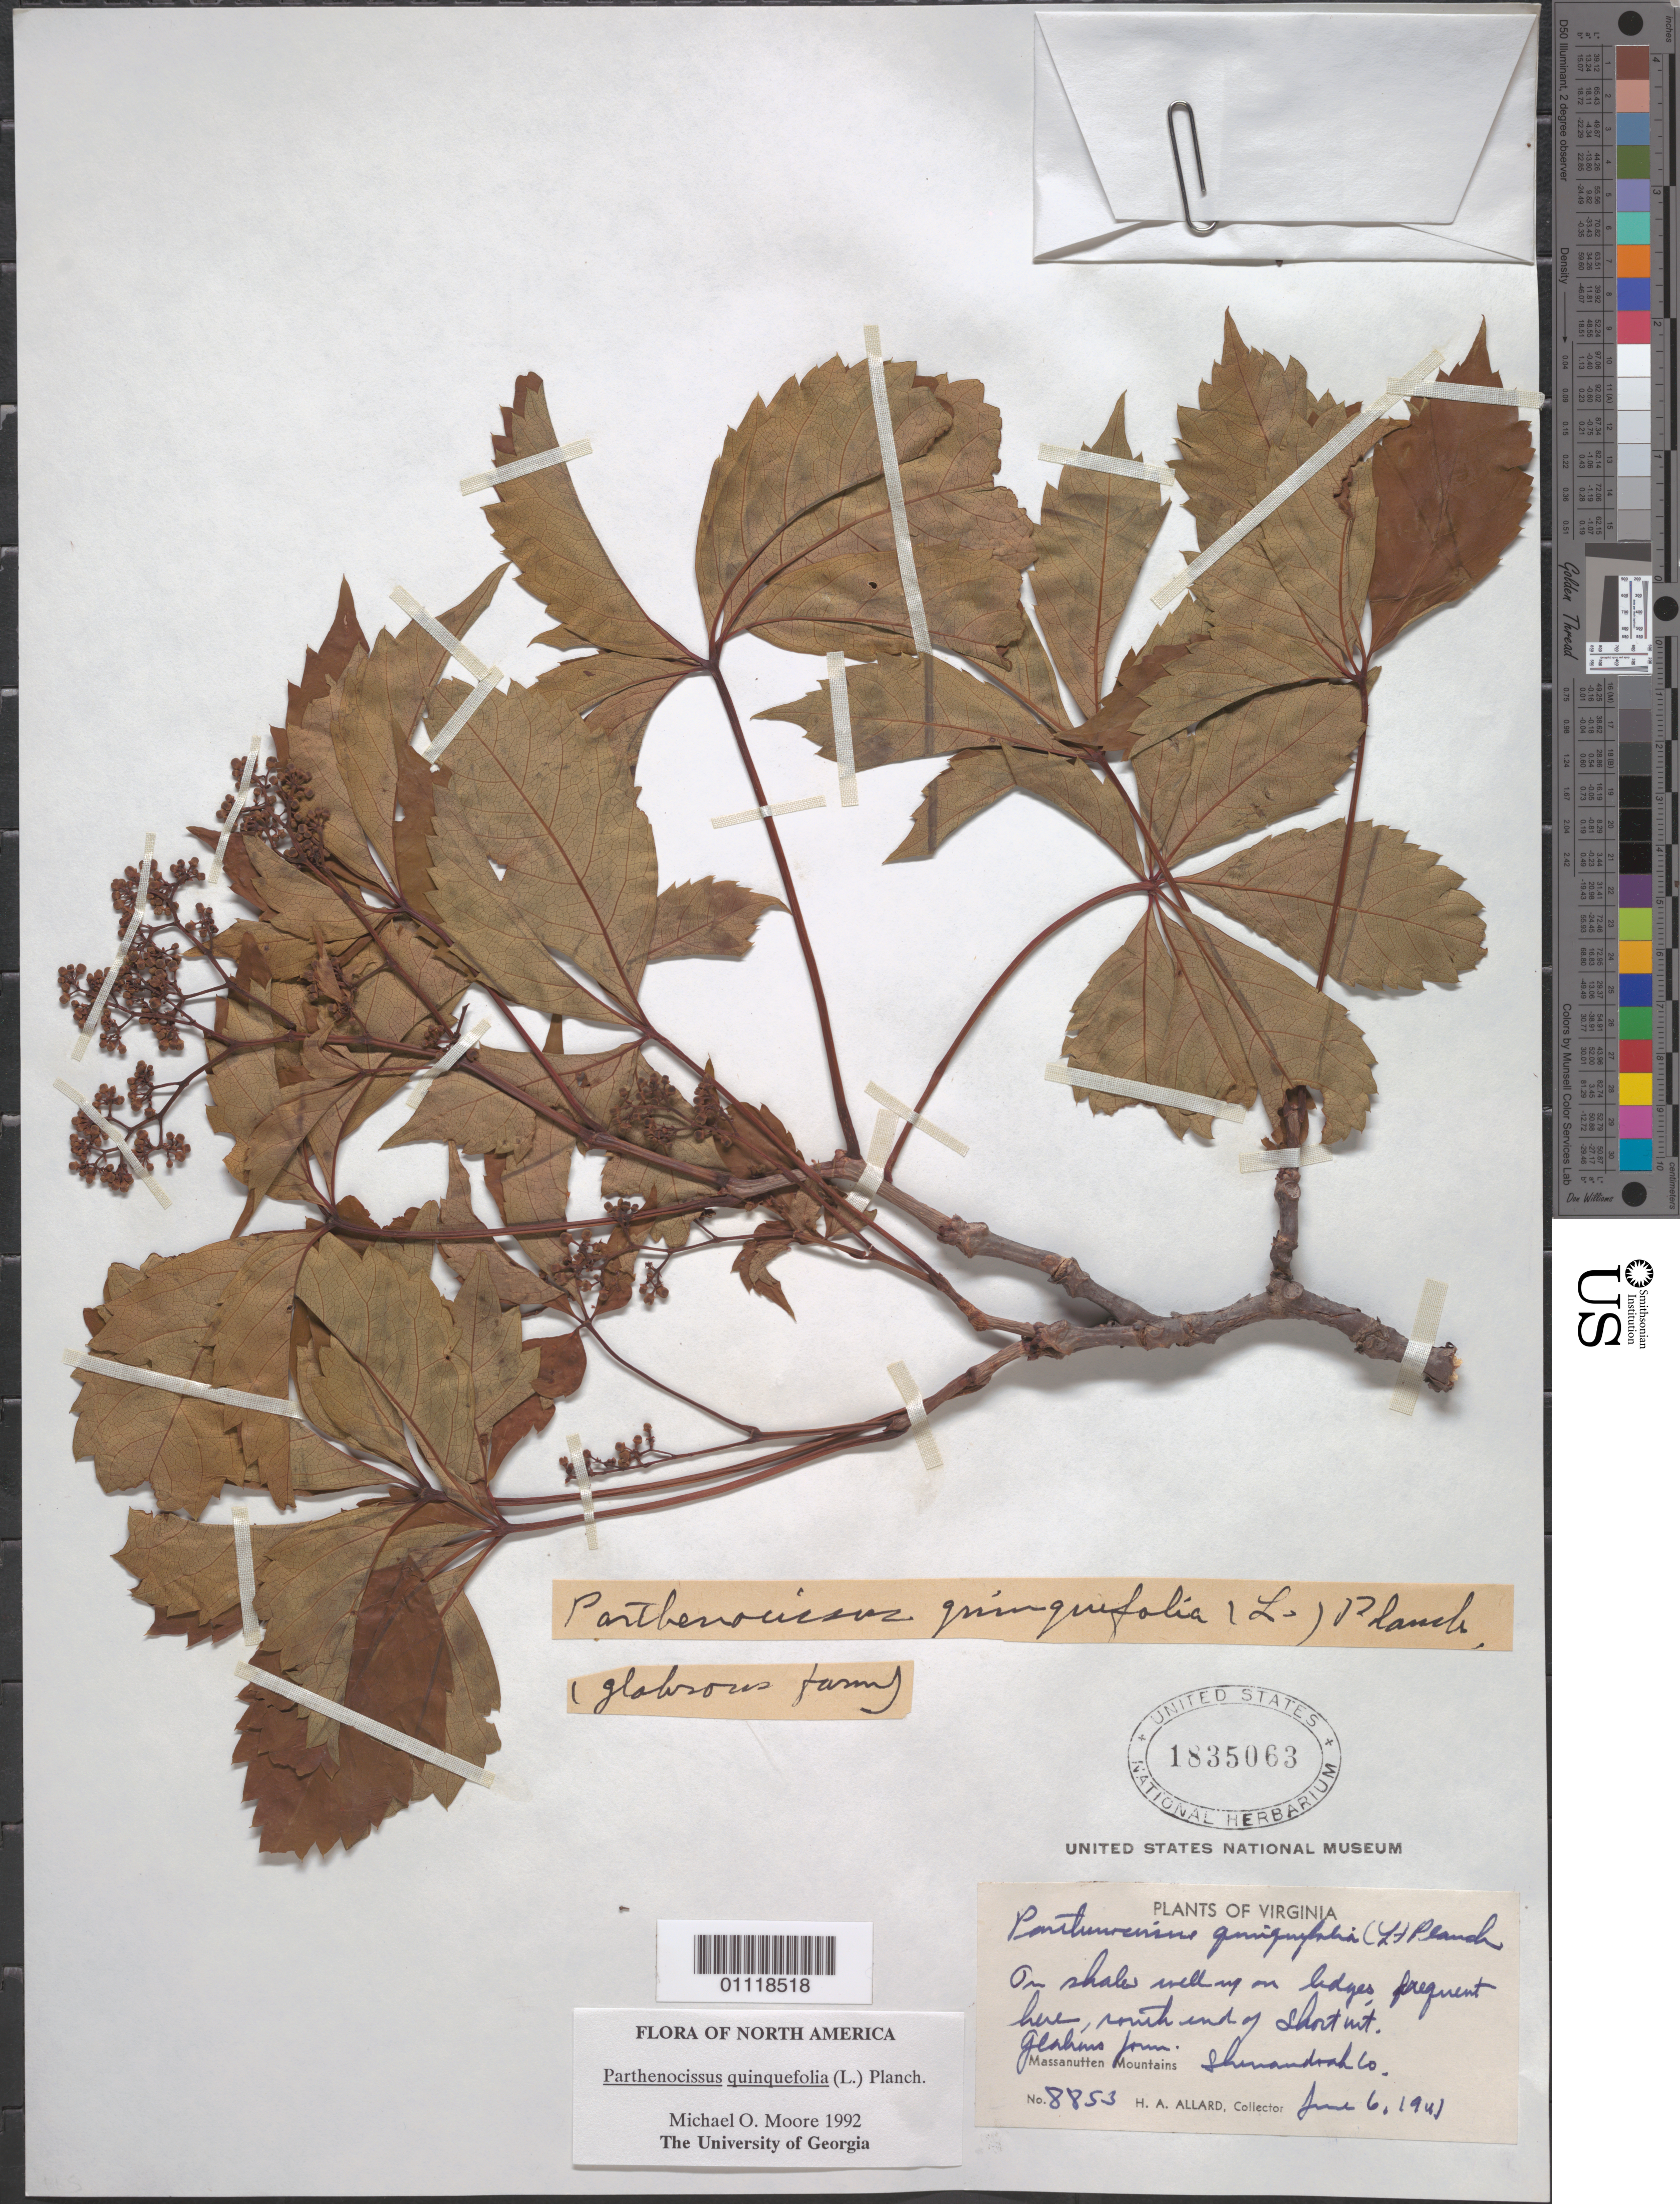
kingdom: Plantae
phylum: Tracheophyta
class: Magnoliopsida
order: Vitales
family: Vitaceae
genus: Parthenocissus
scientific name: Parthenocissus quinquefolia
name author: (L.) Planch.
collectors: H. A. Allard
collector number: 8853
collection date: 1941-06-06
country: United States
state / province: Virginia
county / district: Shenandoah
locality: Massanutten Mts.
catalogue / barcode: US 1835063